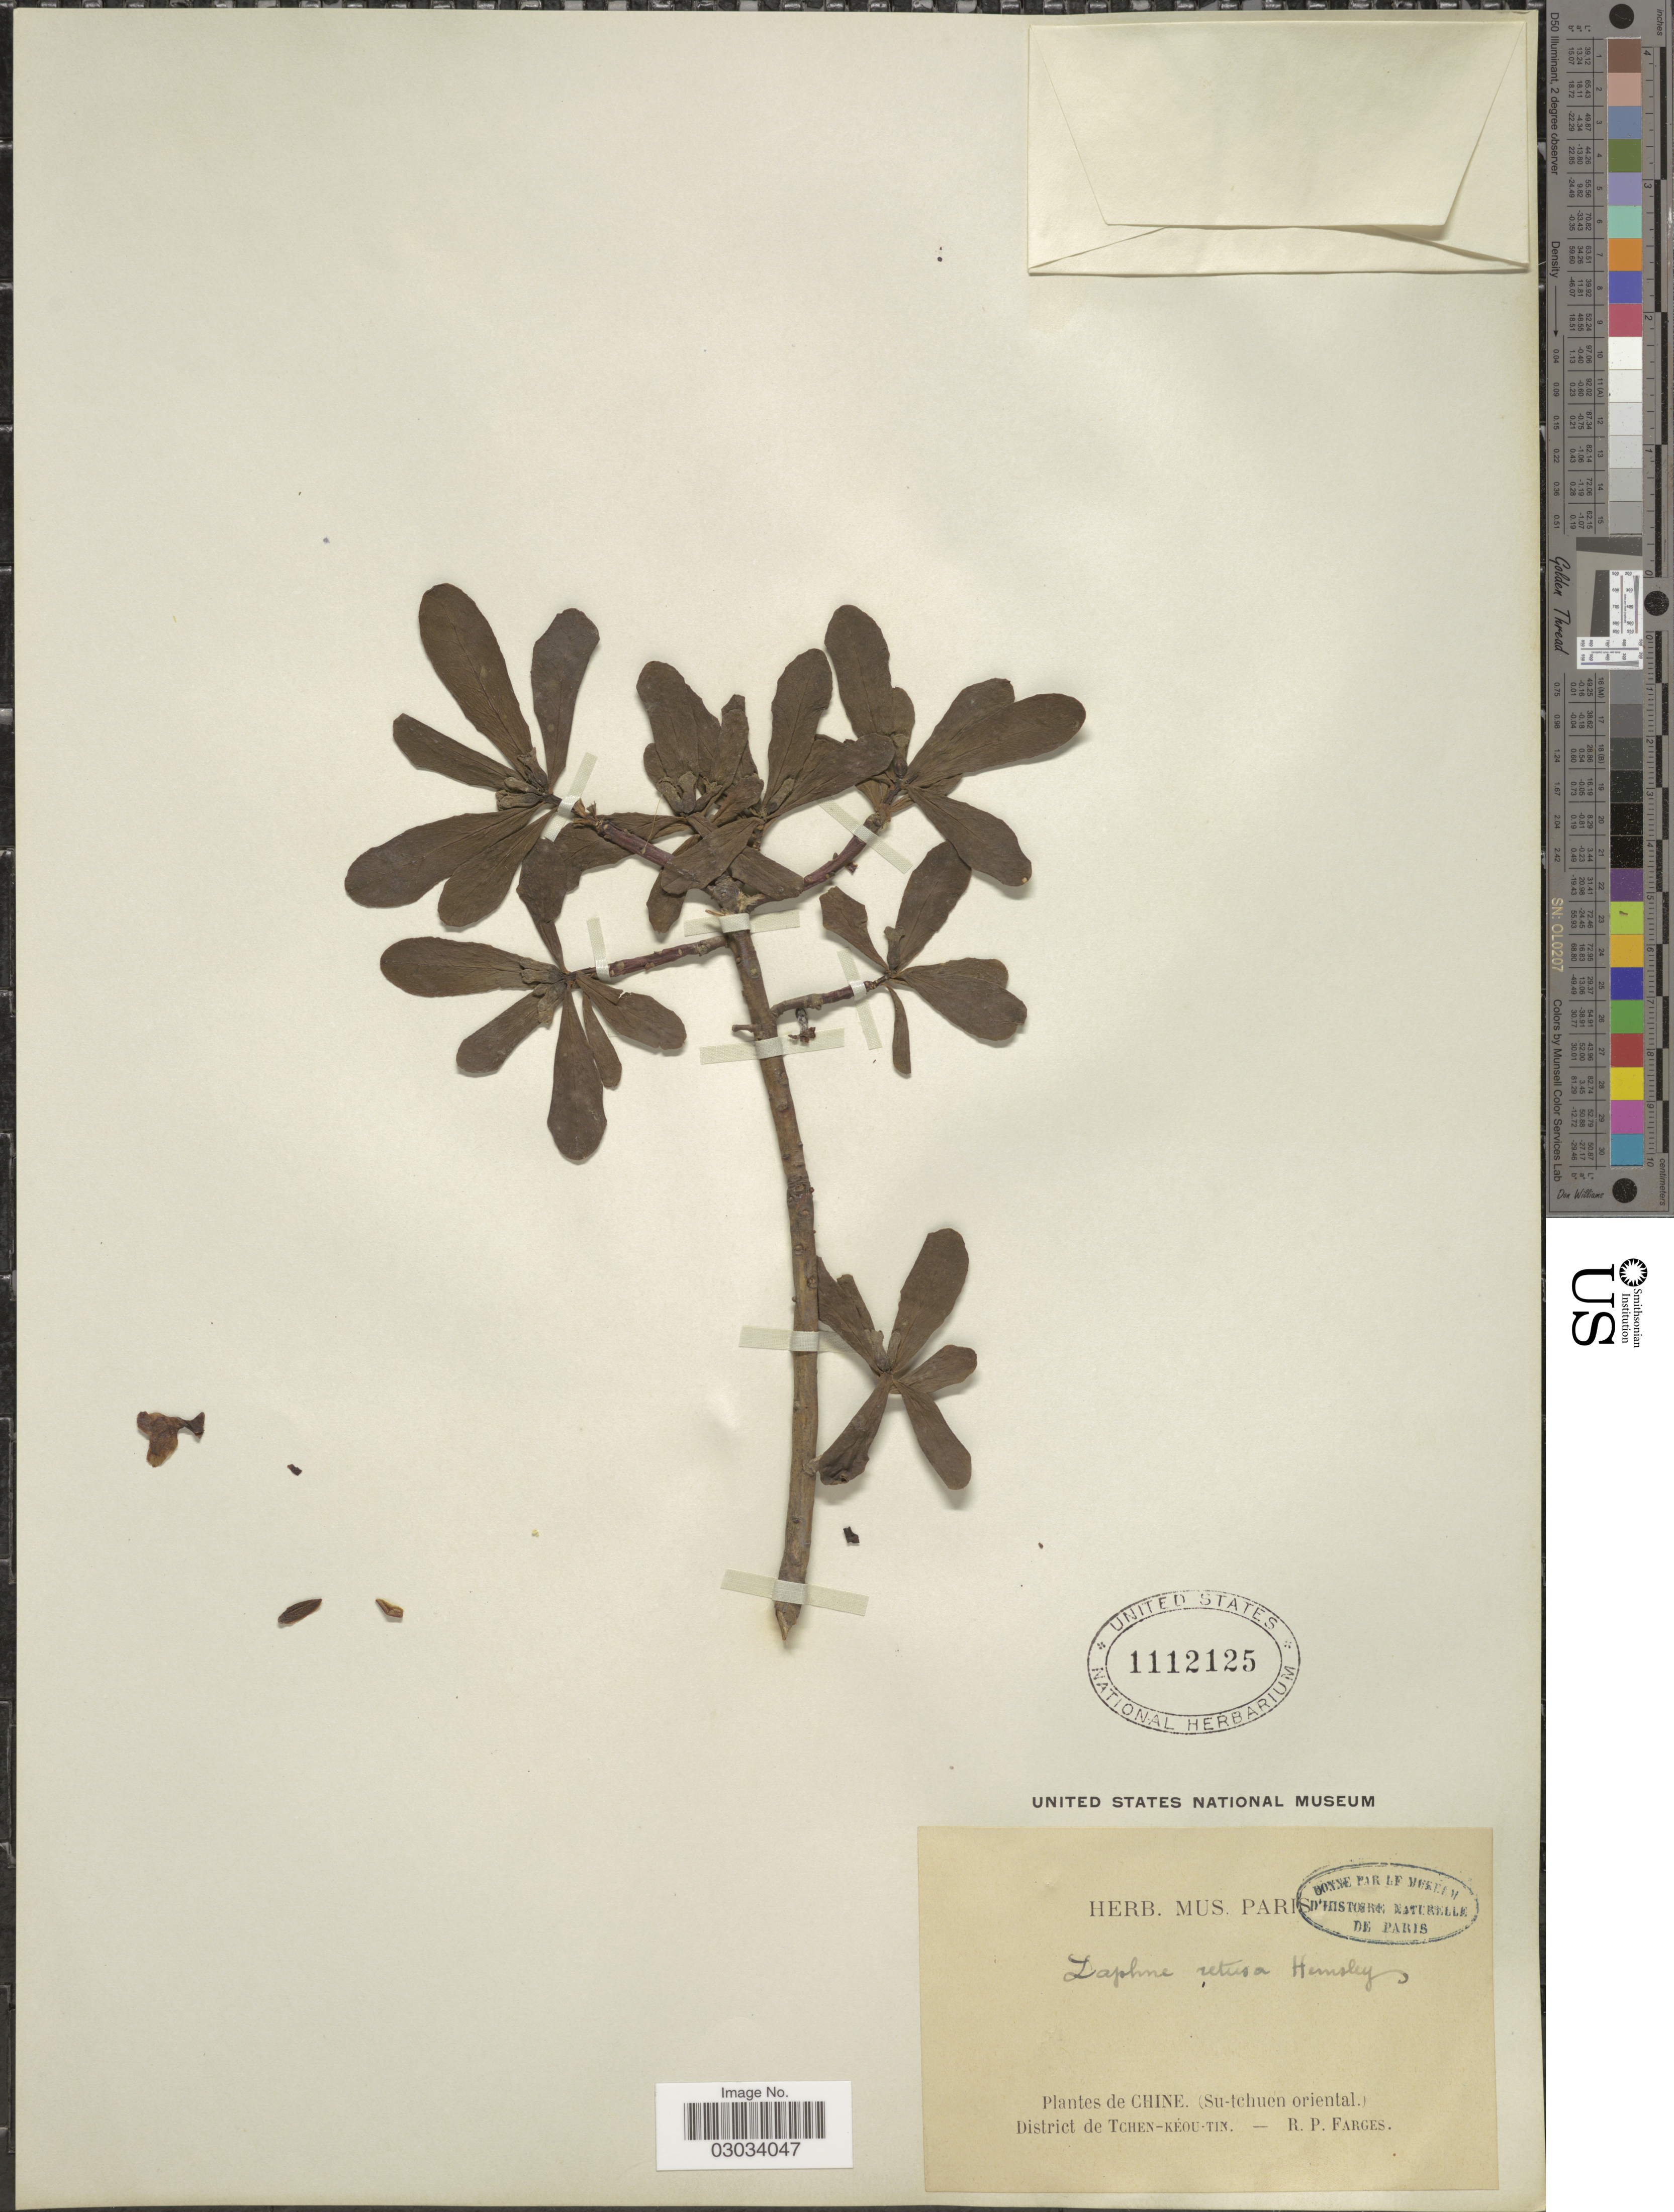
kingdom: Plantae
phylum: Tracheophyta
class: Magnoliopsida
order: Malvales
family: Thymelaeaceae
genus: Daphne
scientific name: Daphne retusa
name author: Hemsl.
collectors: P. G. Farges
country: China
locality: Chine. (Su-tchuen oriental.). District de Tchen-Kéou-Tin.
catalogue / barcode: US 1112125